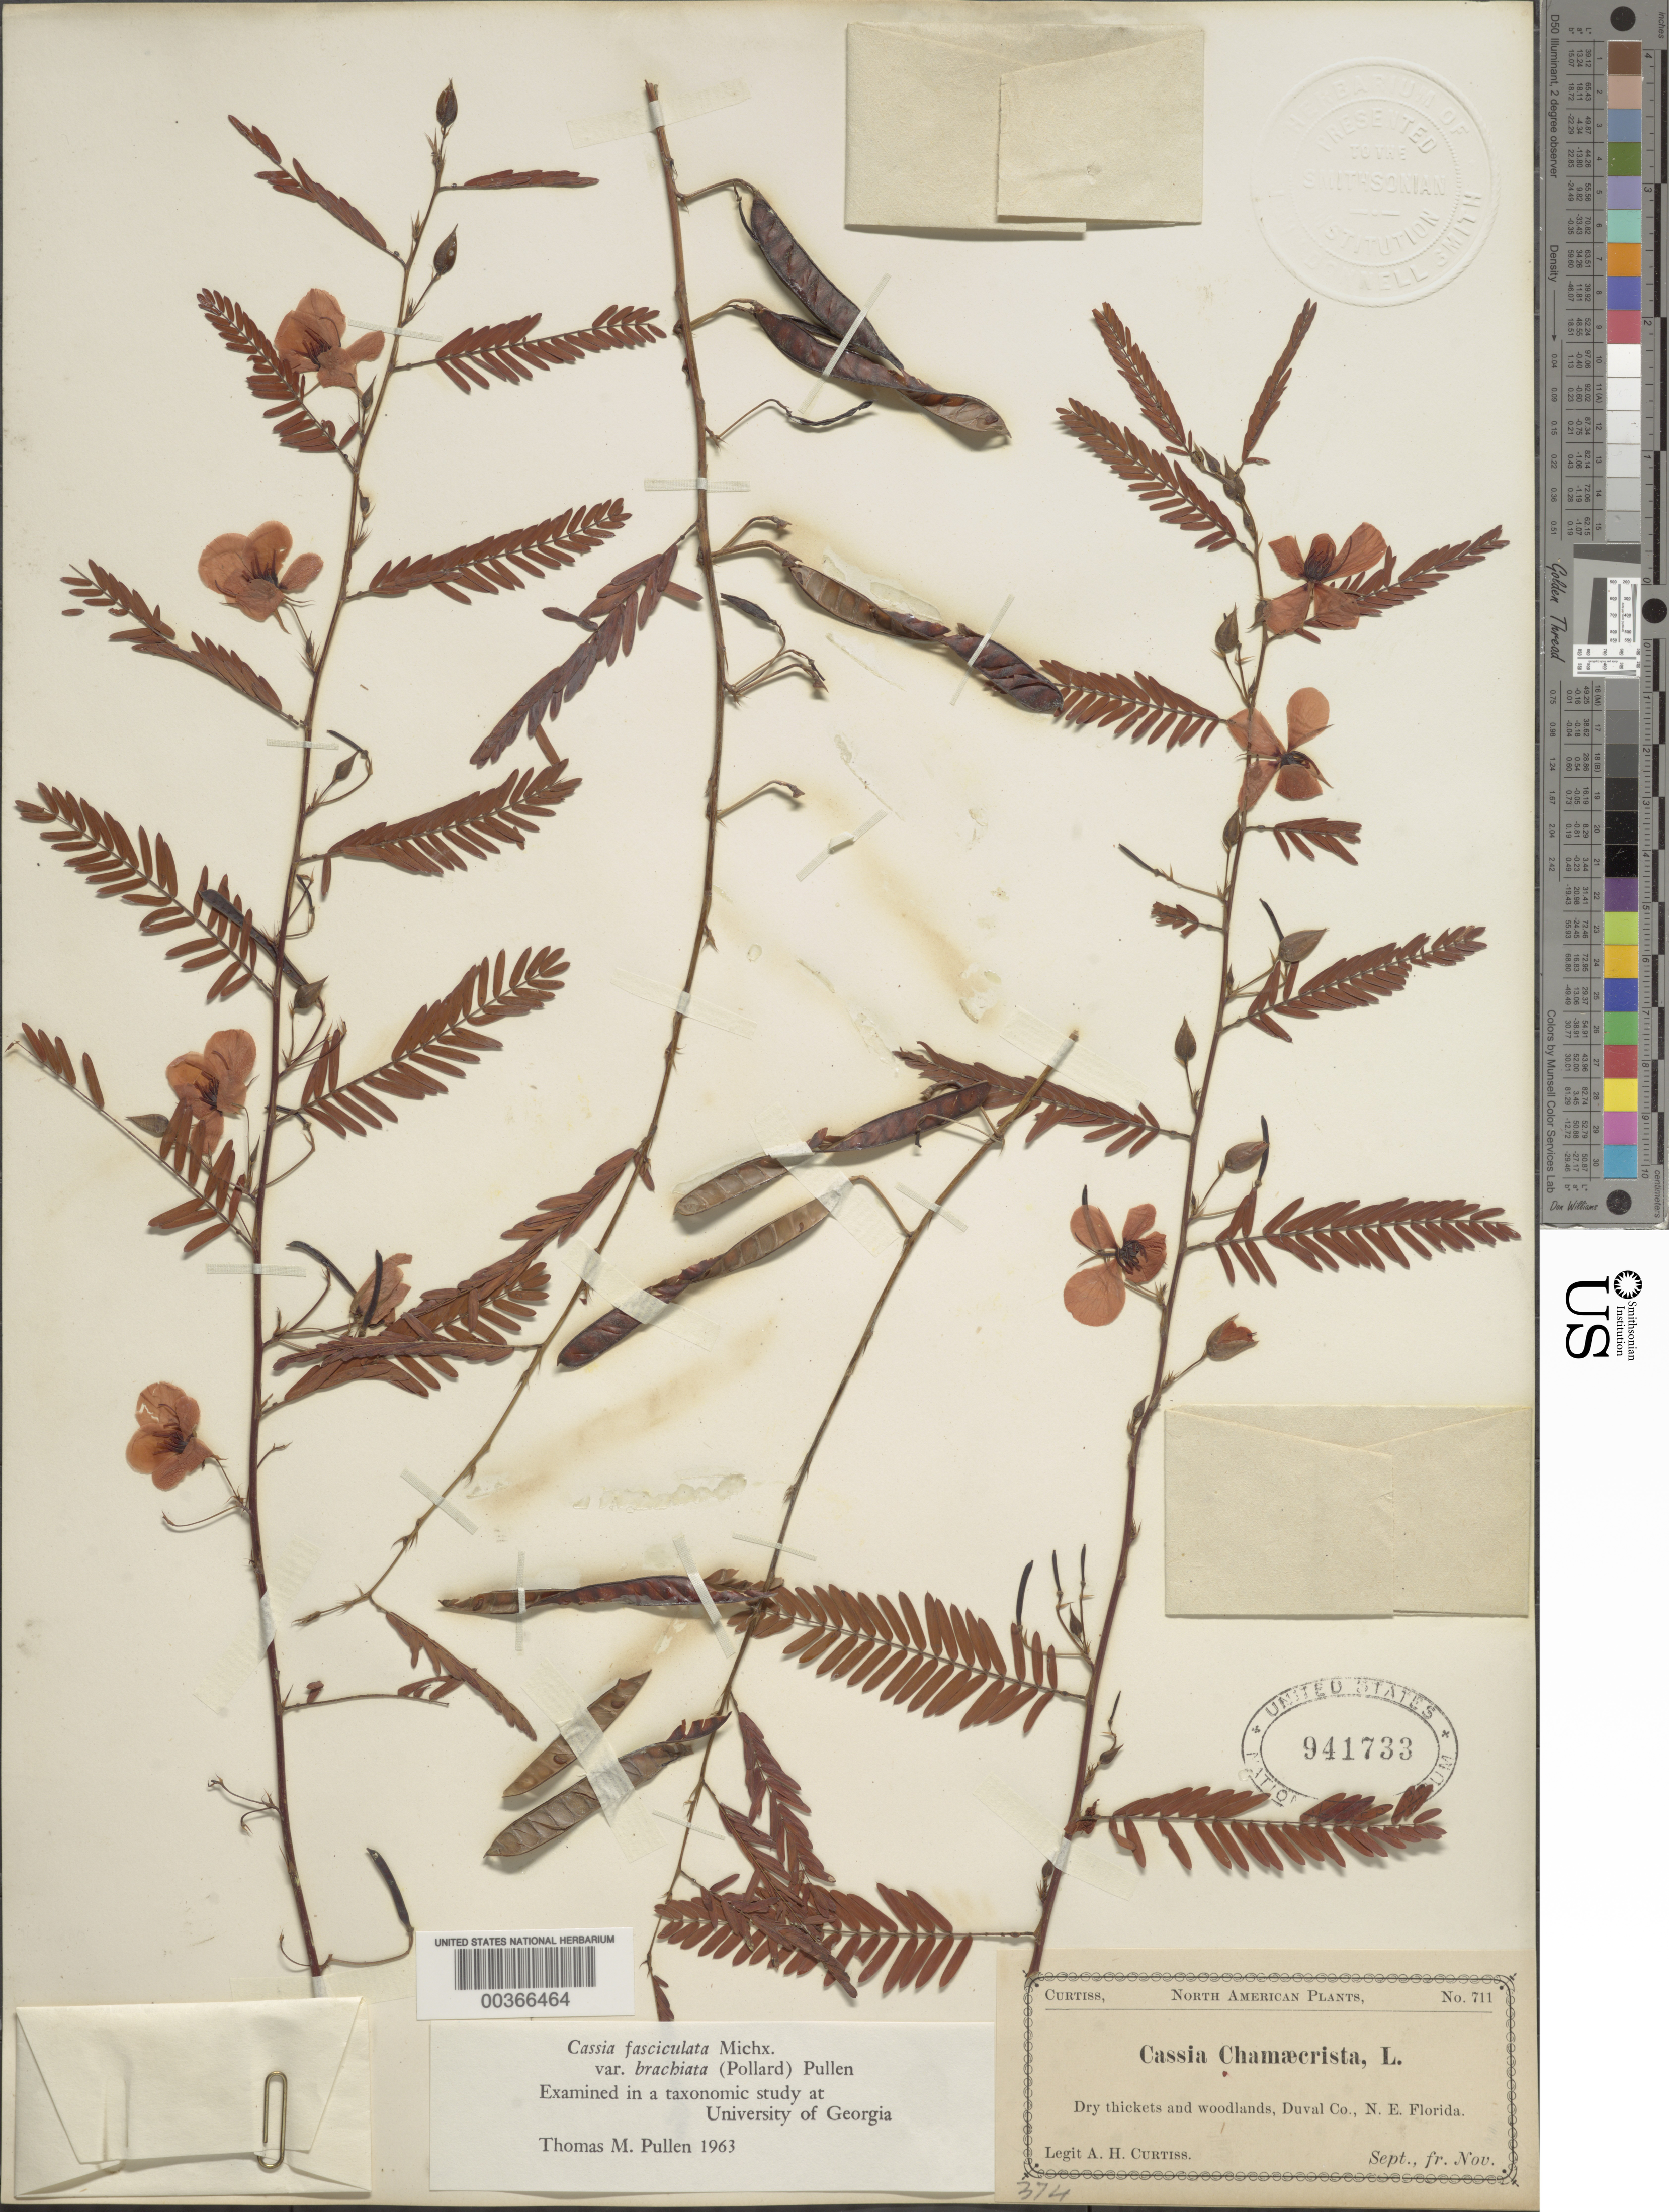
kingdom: Plantae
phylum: Tracheophyta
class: Magnoliopsida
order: Fabales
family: Fabaceae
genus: Chamaecrista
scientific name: Chamaecrista fasciculata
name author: (Michx.) Greene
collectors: A. H. Curtiss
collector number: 711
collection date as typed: Sep ---- to -- Nov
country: United States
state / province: Florida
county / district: Duval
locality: Ne florida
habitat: Dry thickets and woodlands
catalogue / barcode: US 941733